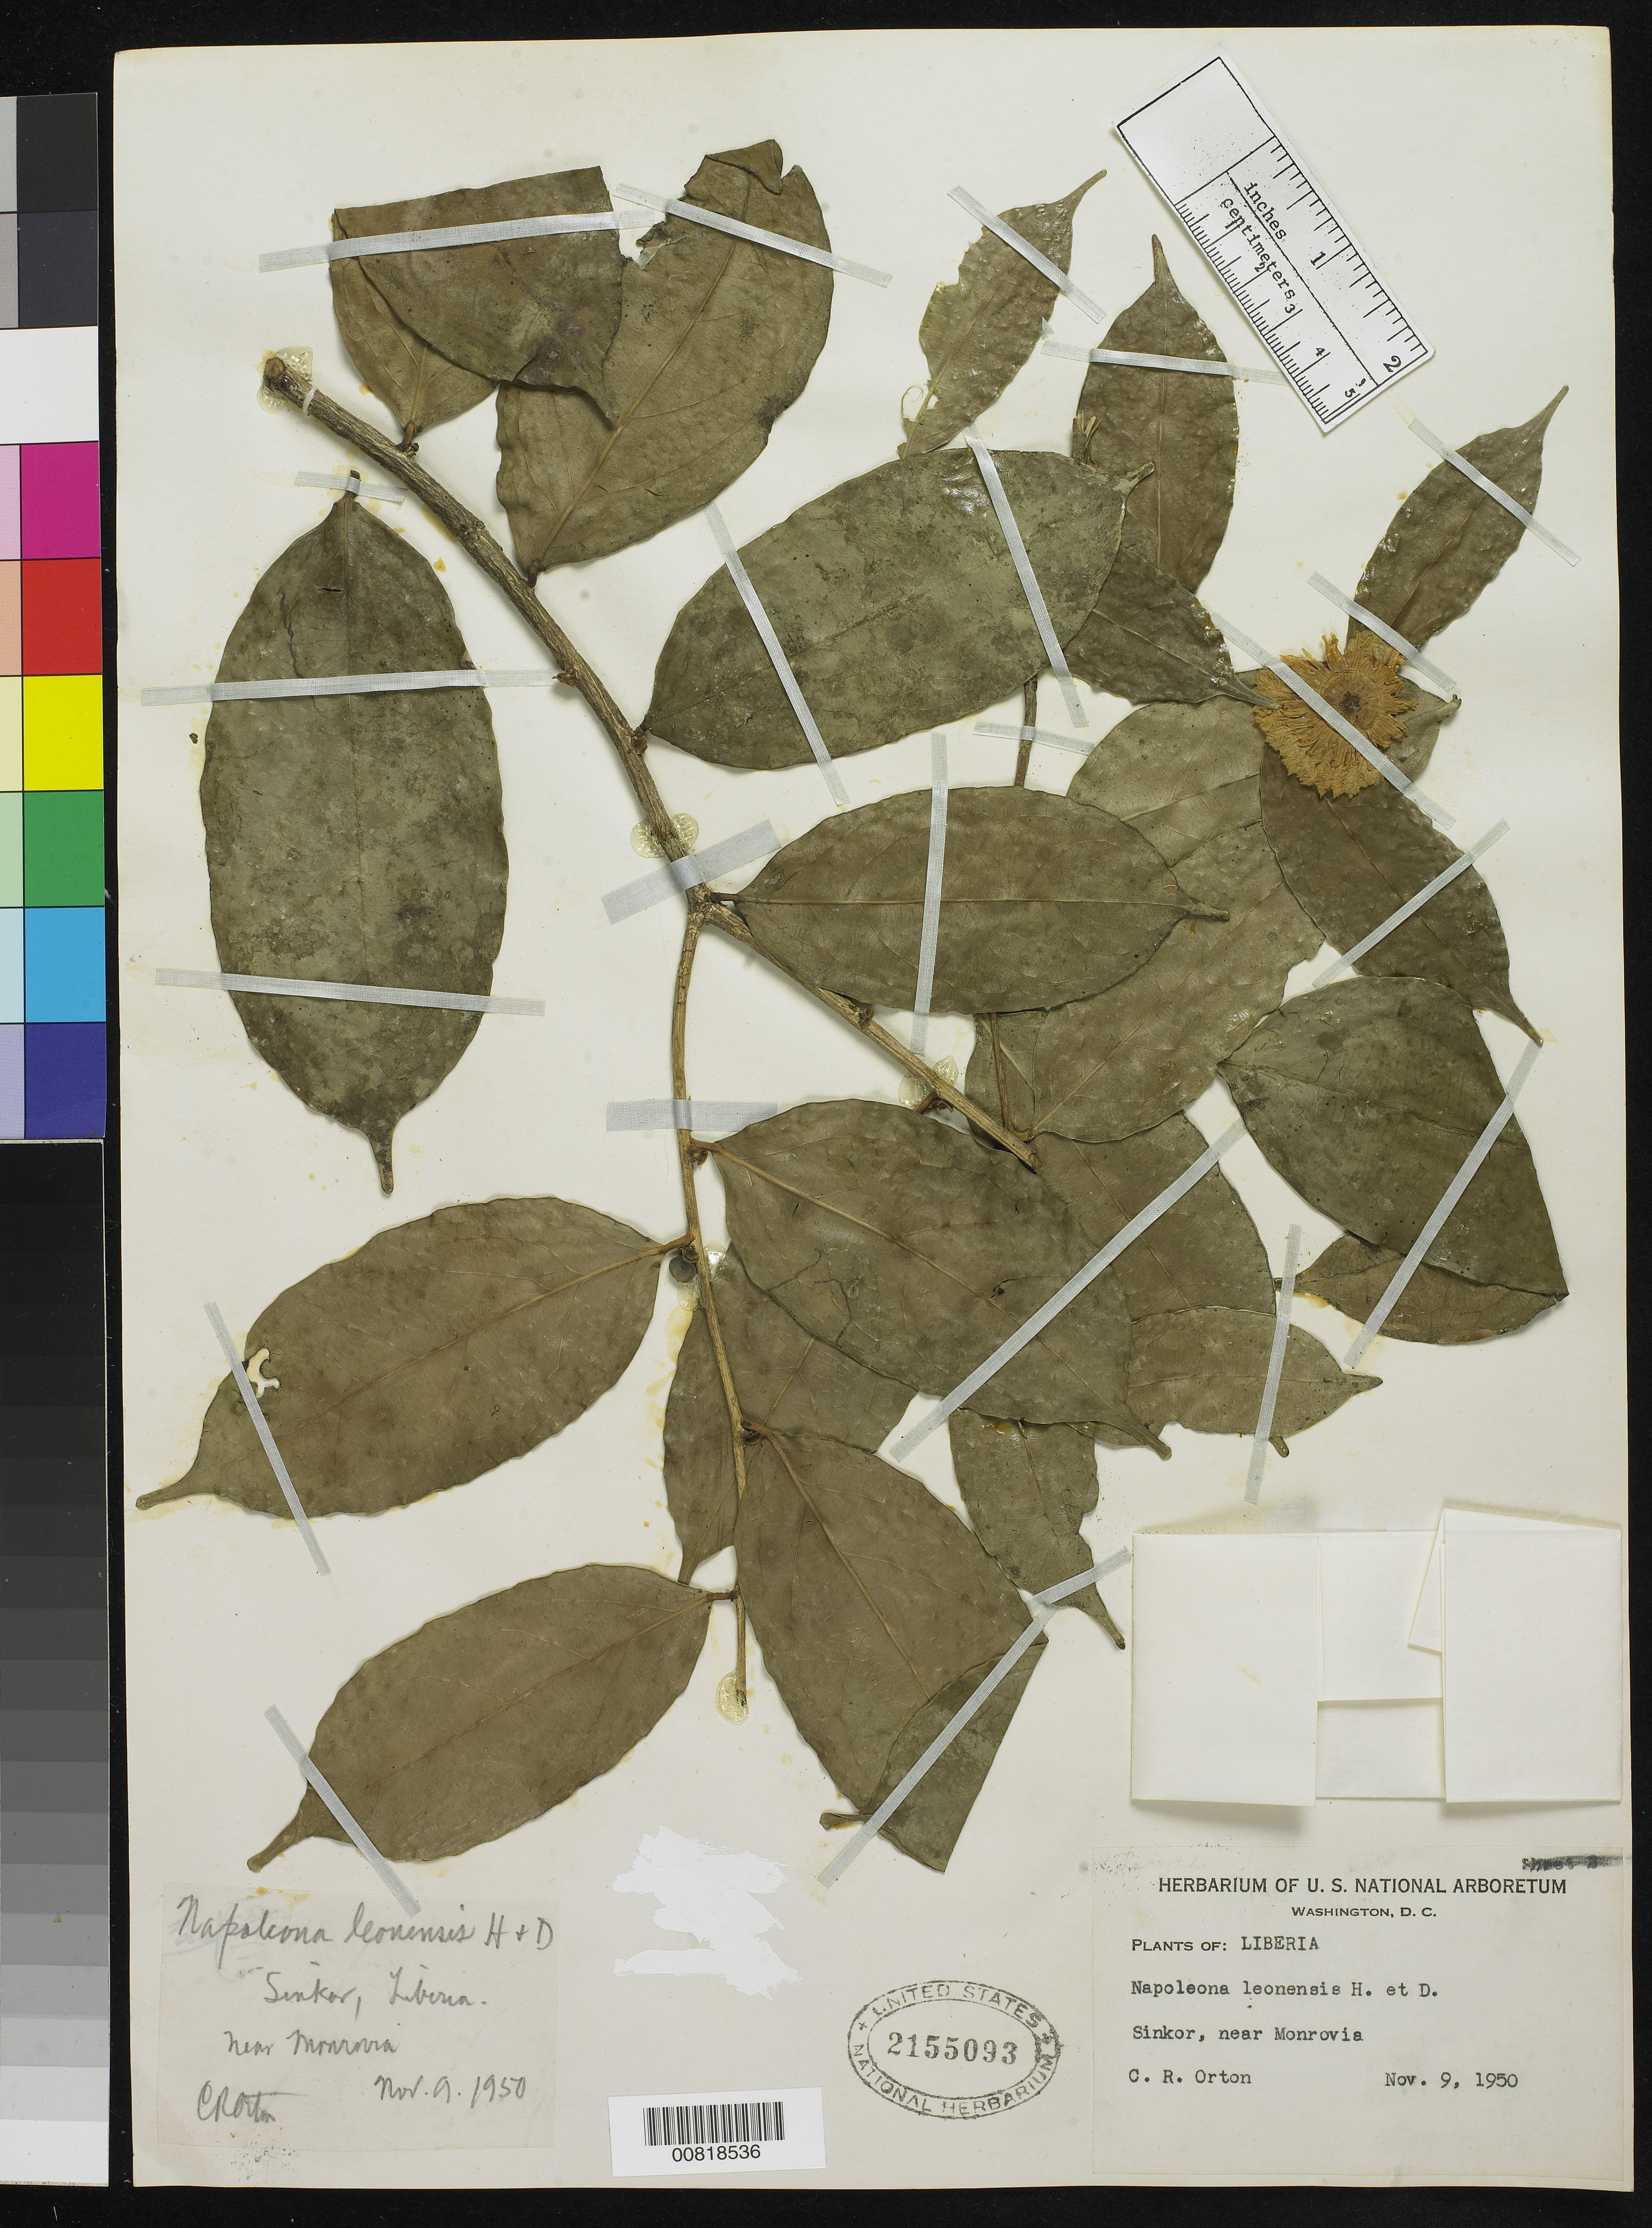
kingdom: Plantae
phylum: Tracheophyta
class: Magnoliopsida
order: Ericales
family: Lecythidaceae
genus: Napoleonaea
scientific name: Napoleonaea leonensis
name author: Hutch. & Dalziel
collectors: C. Orton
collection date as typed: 9 Nov 1950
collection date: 1950-11-09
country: Liberia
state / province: Montserrado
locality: Sinkor, near Monrovia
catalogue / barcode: US 2155093